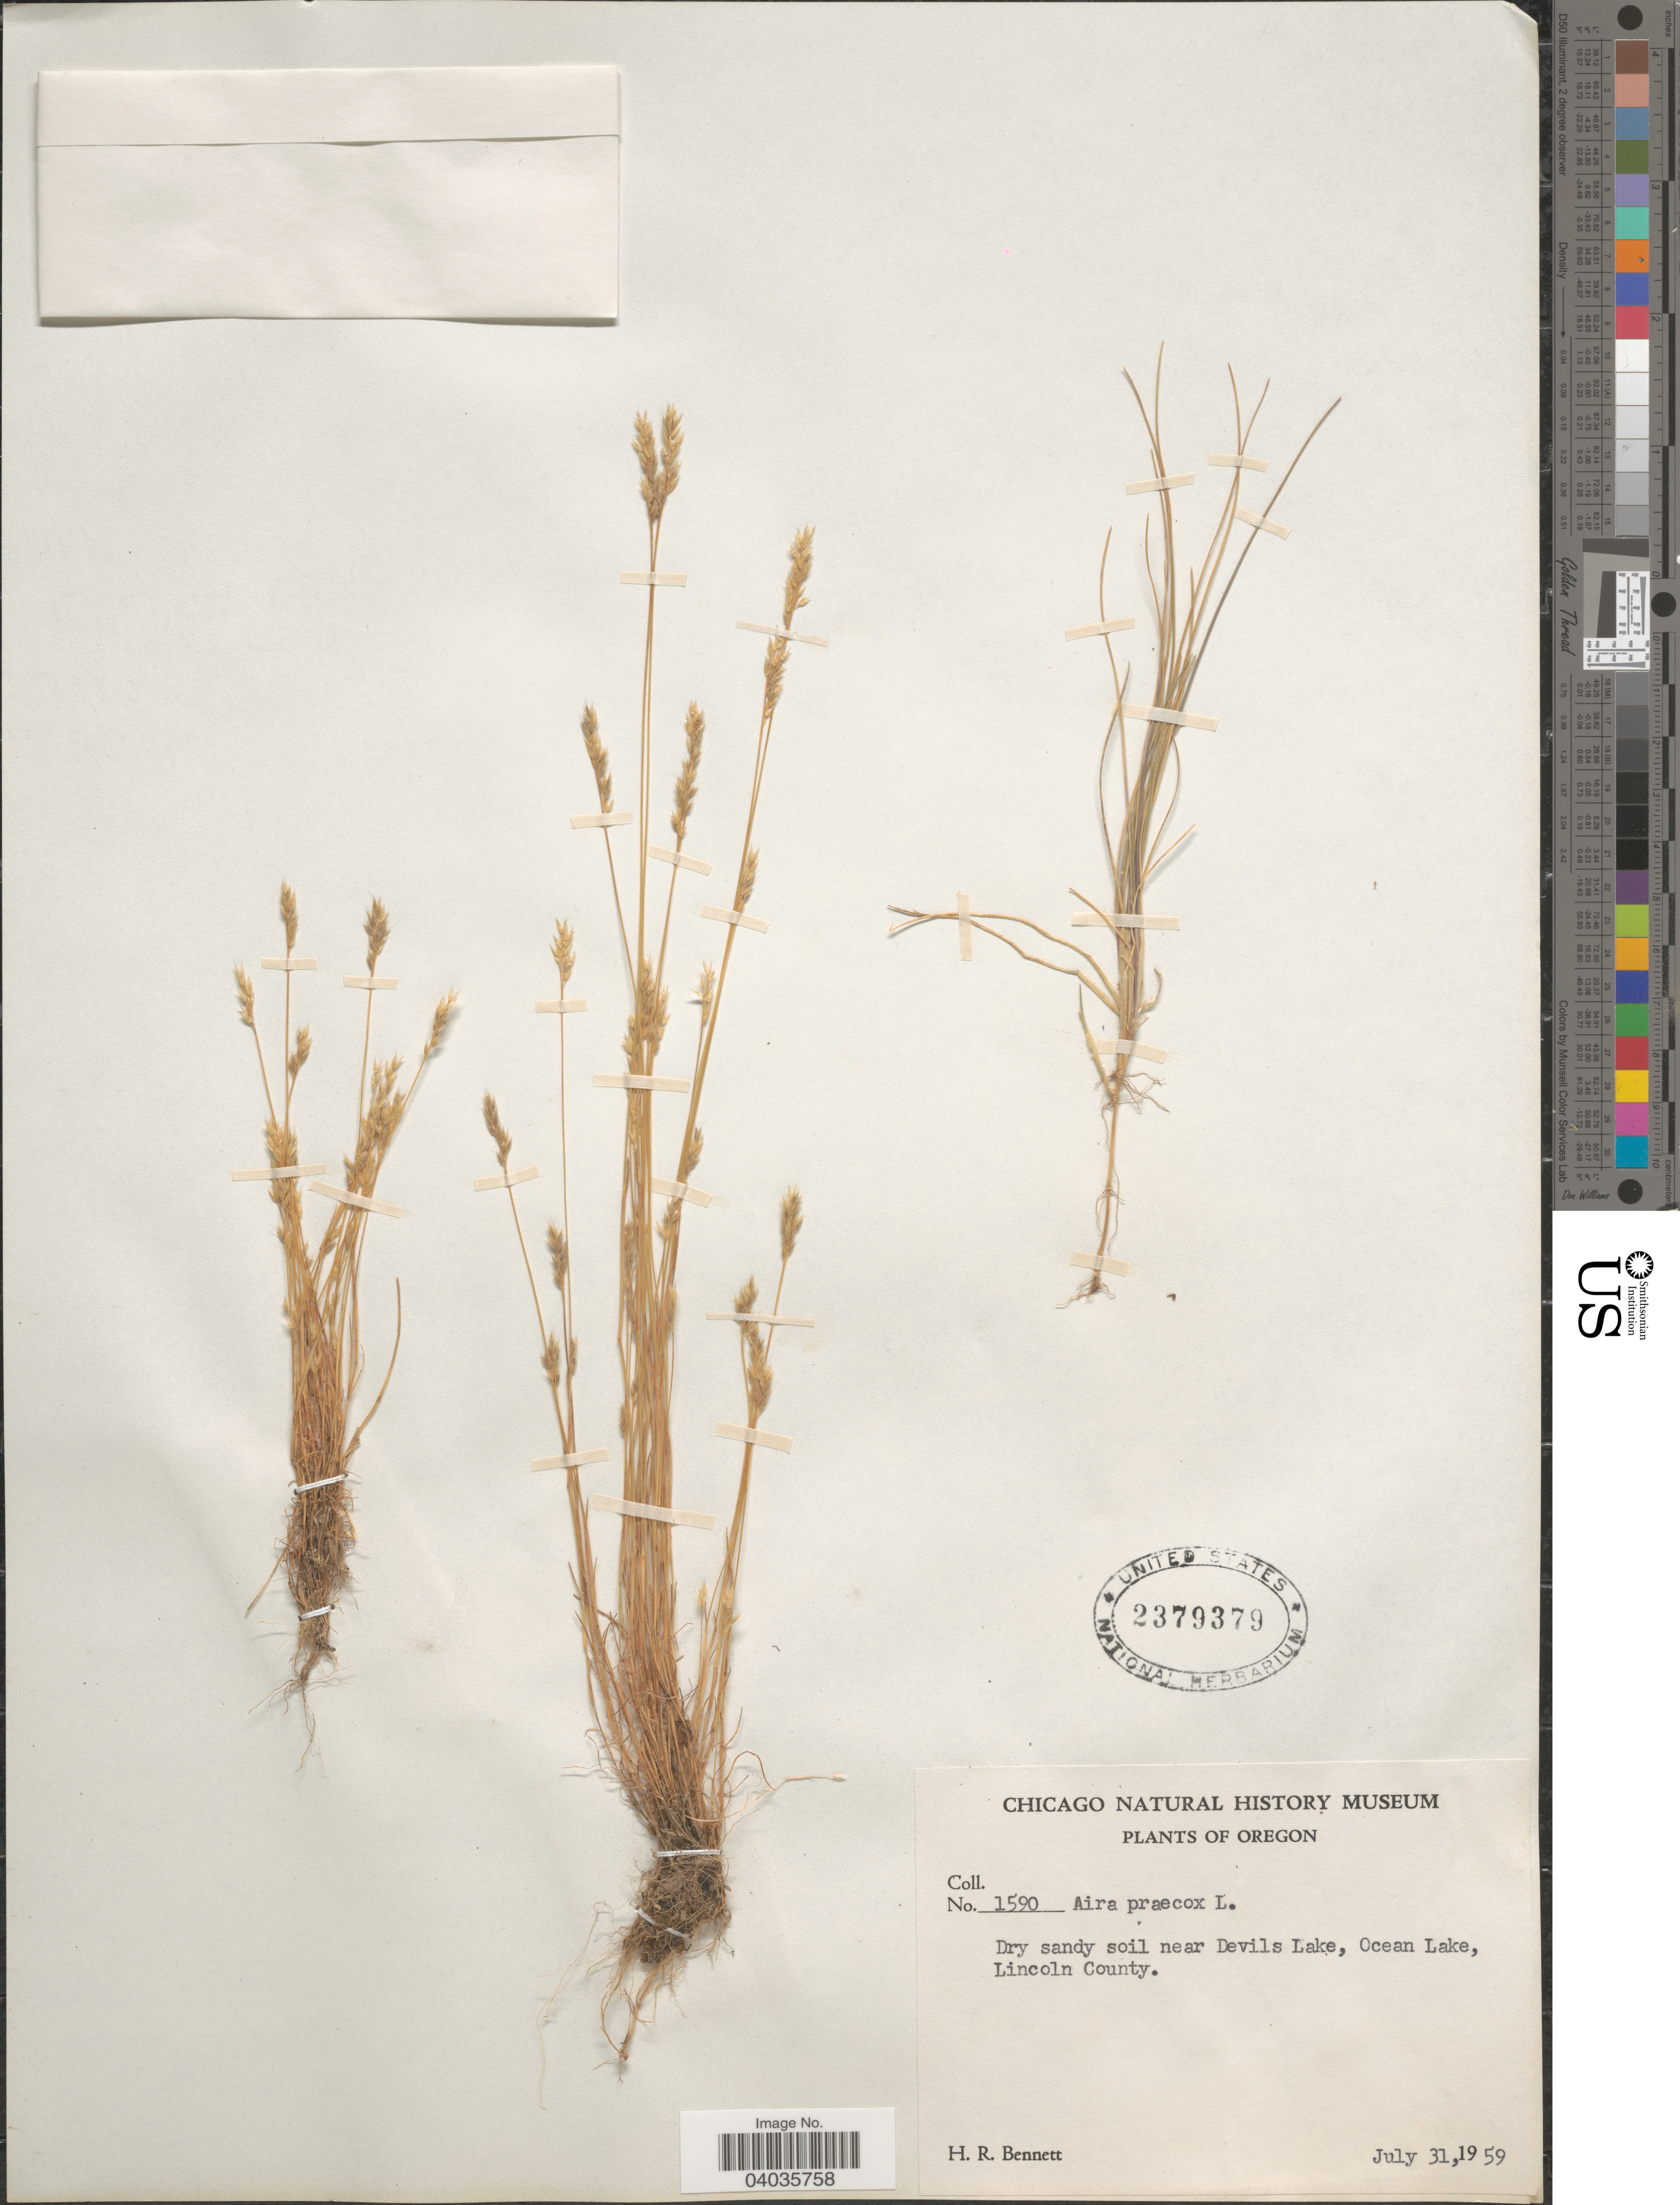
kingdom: Plantae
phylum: Tracheophyta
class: Liliopsida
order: Poales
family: Poaceae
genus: Aira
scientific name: Aira praecox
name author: L.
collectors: H. R. Bennett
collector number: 1590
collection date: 1959-07-31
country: United States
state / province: Oregon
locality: Dry sandy soil near Devils Lake, Ocean Lake, Lincoln County.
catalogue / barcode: US 2379379